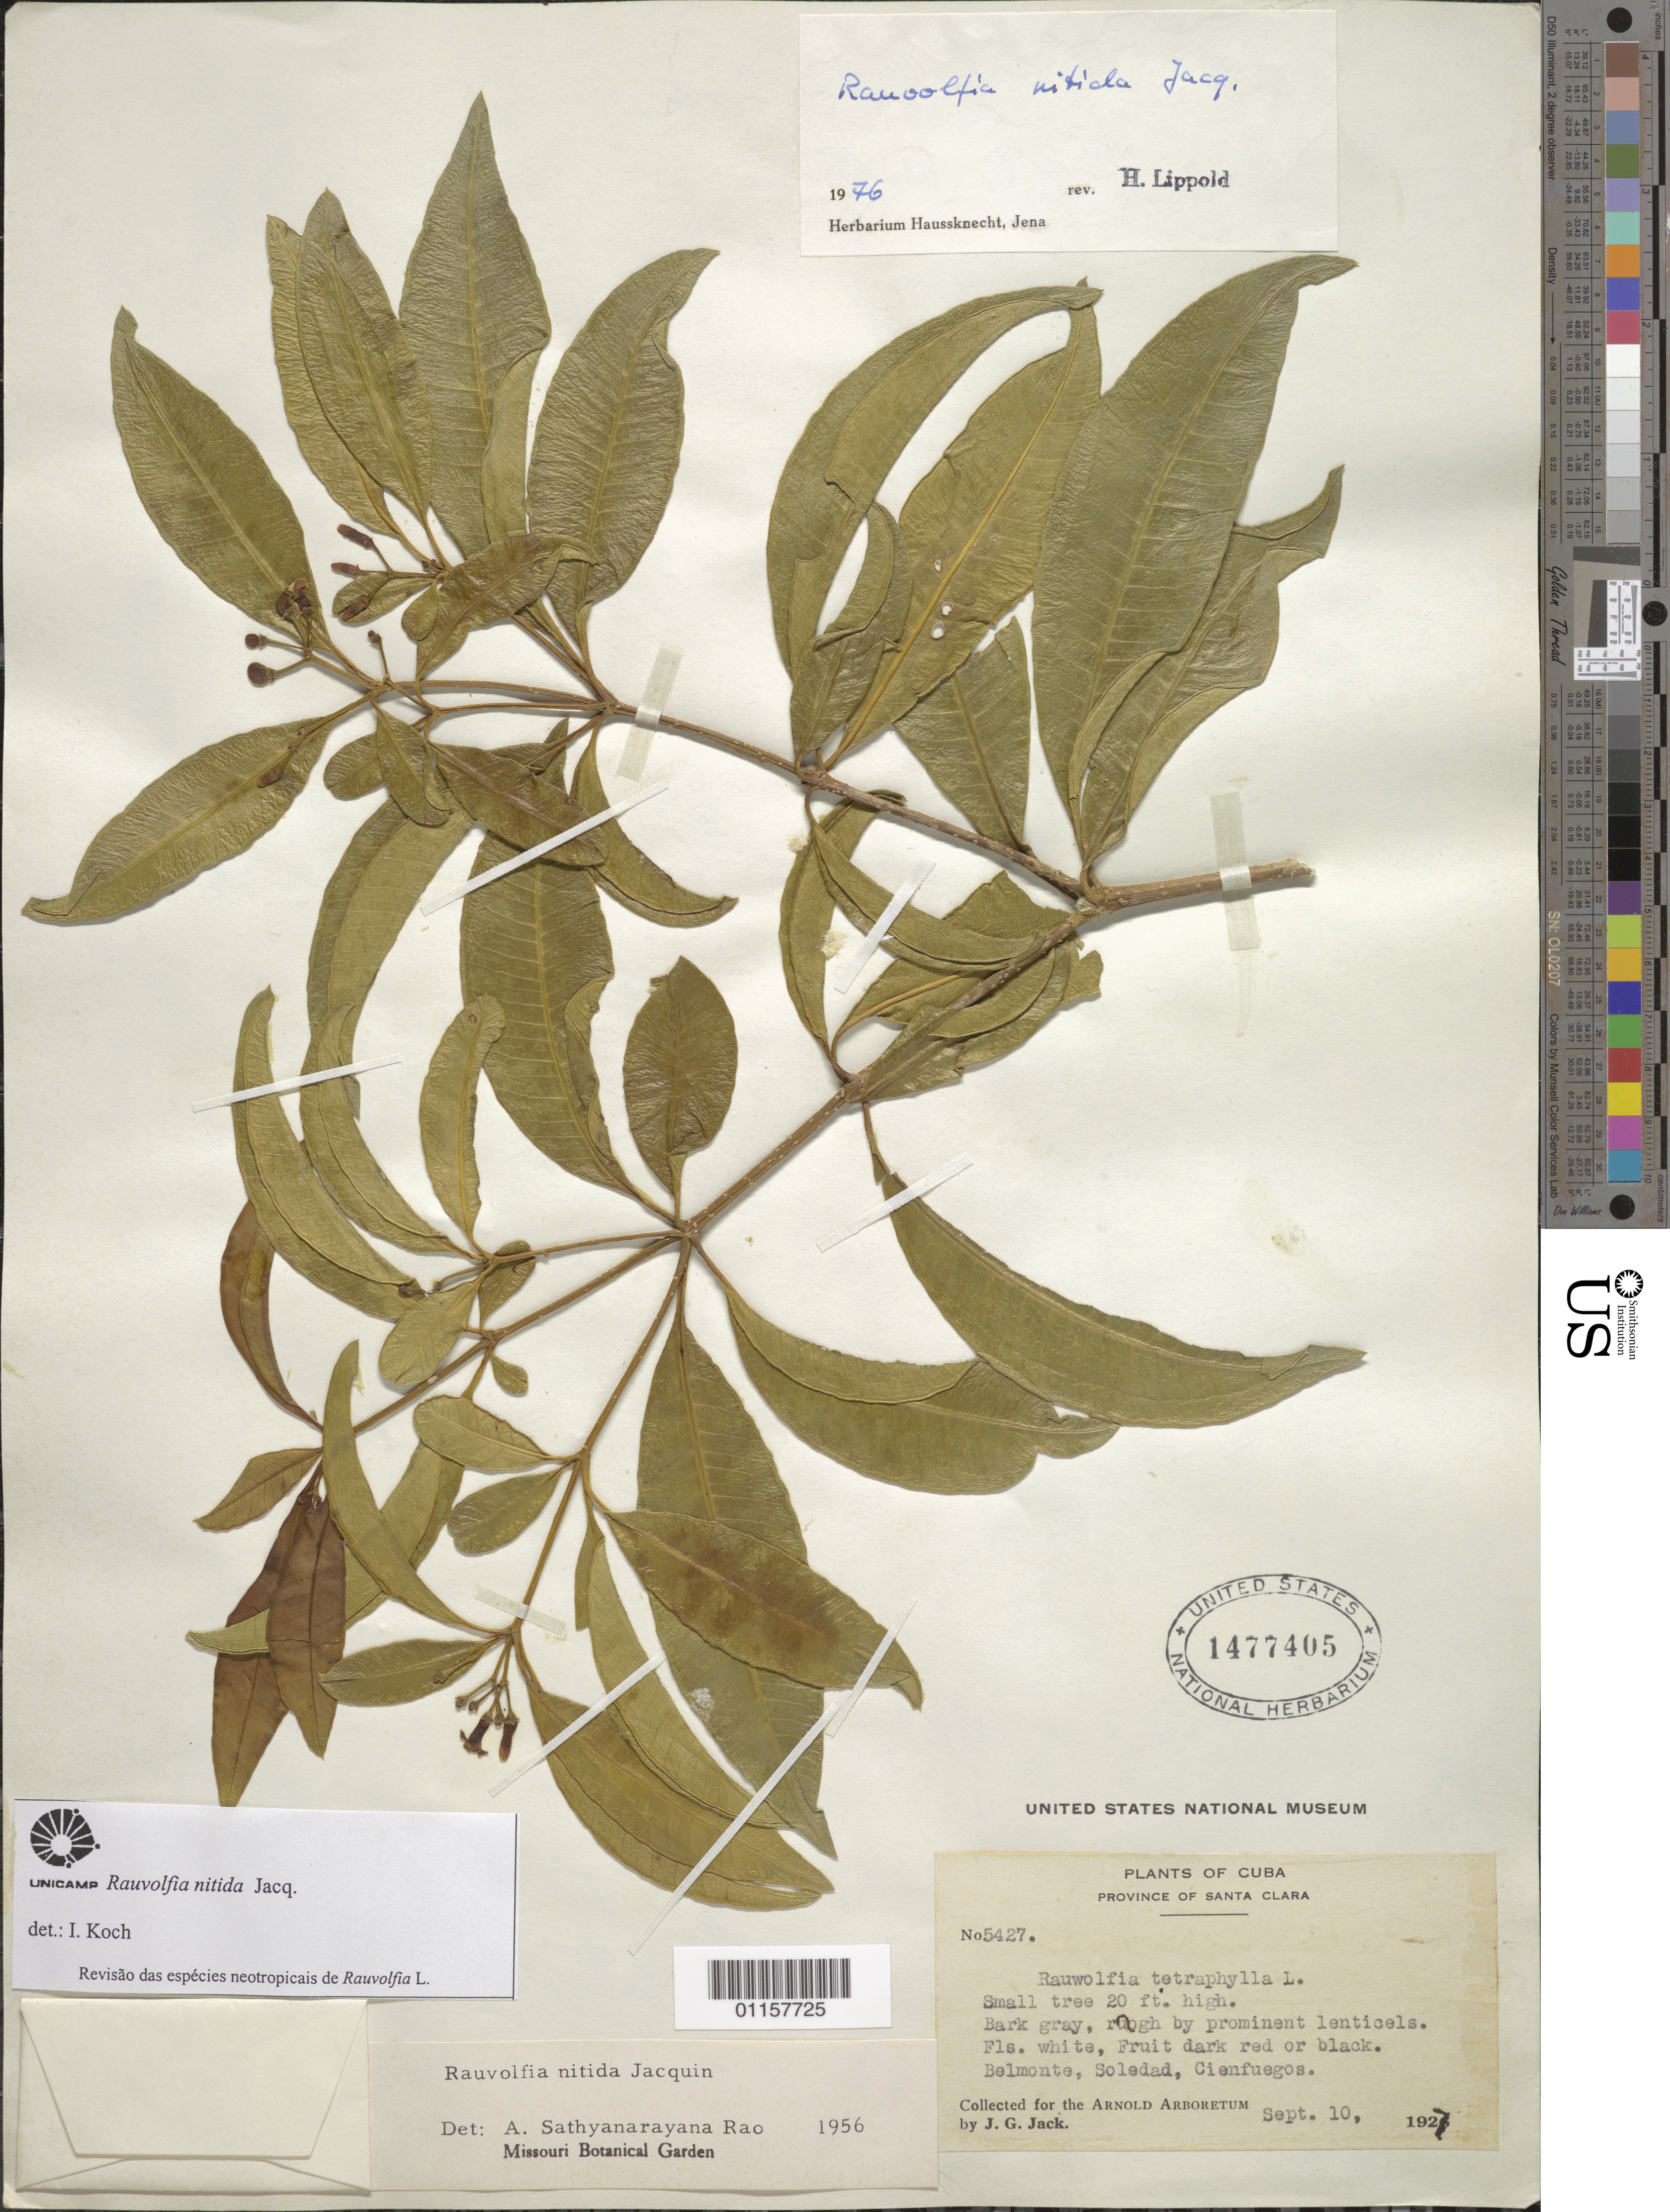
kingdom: Plantae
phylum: Tracheophyta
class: Magnoliopsida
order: Gentianales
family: Apocynaceae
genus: Rauvolfia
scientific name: Rauvolfia nitida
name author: Jacq.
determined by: Koch, I.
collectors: J. G. Jack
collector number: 5427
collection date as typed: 10 Sep 1927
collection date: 1927-09-10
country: Cuba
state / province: Santa Clara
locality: Belmonte, Soledad, Cienfuegos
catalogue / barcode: US 1477405